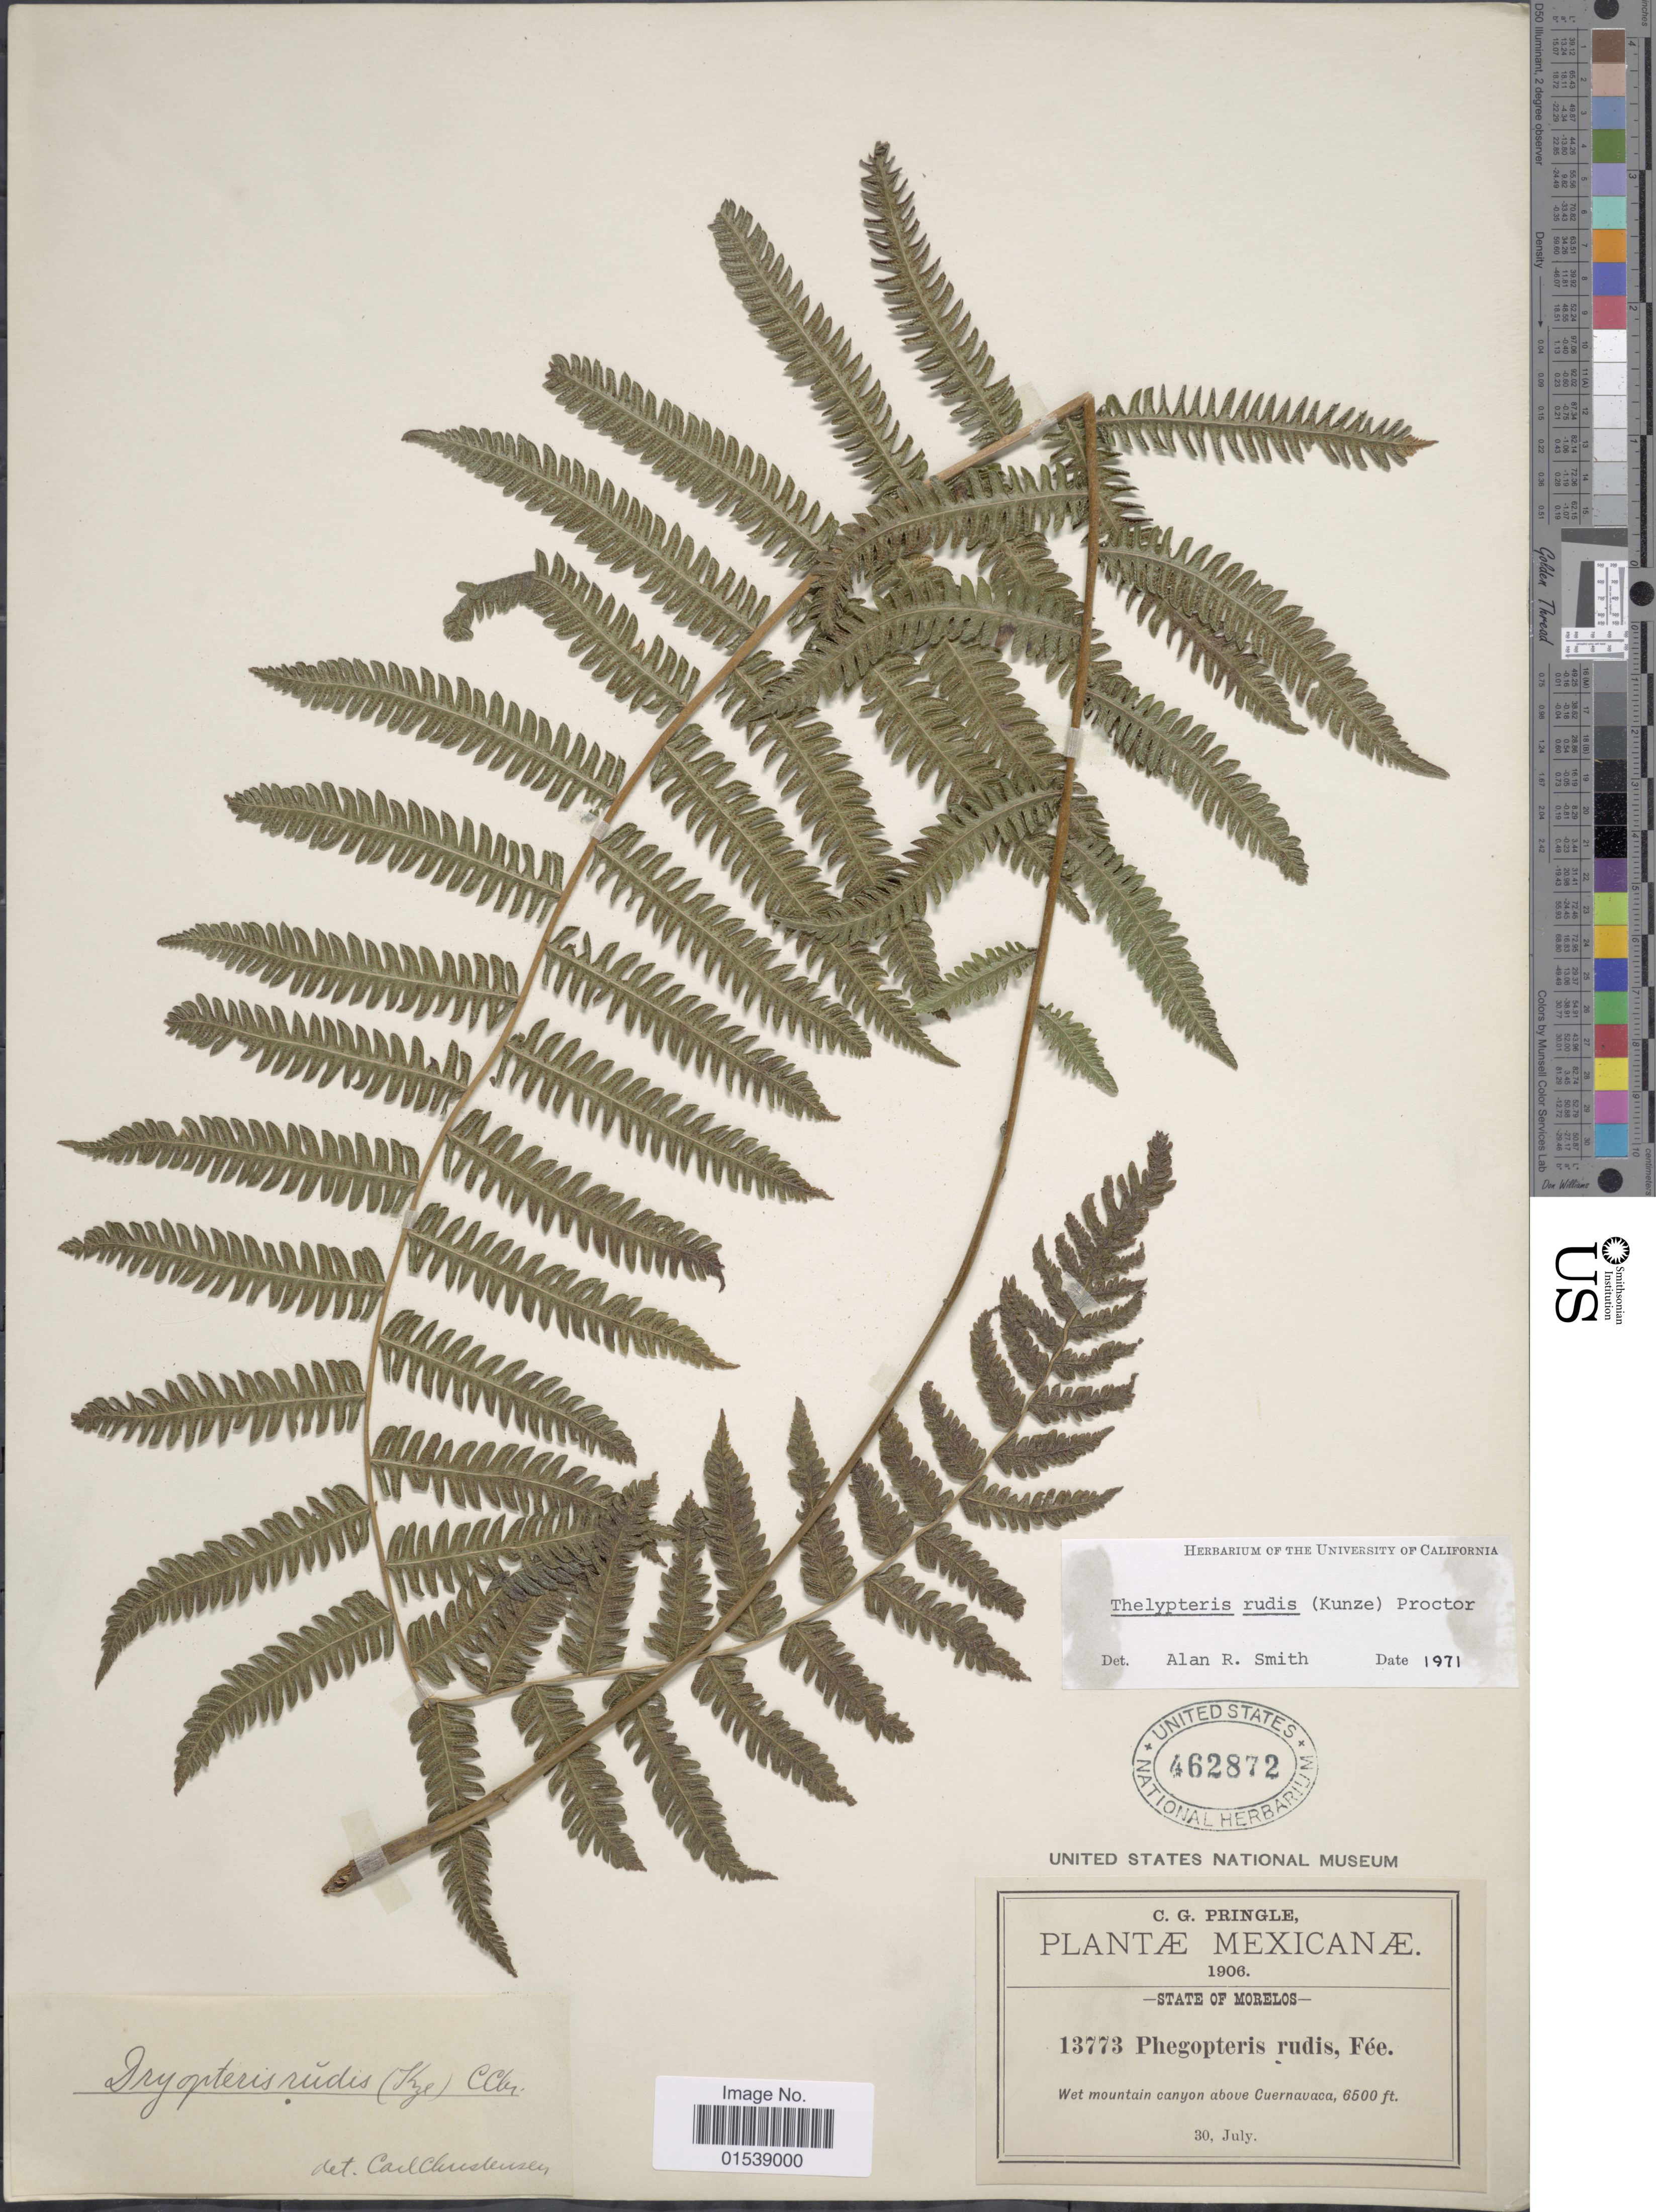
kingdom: Plantae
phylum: Tracheophyta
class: Polypodiopsida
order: Polypodiales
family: Thelypteridaceae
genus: Amauropelta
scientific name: Amauropelta rudis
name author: (Kunze) Pic. Serm.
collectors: C. G. Pringle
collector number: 13773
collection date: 1906-07-30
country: Mexico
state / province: Morelos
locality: Mexicane, State of Morelos, wet mountain canyon above Cuernavaca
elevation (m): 1981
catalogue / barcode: US 462872